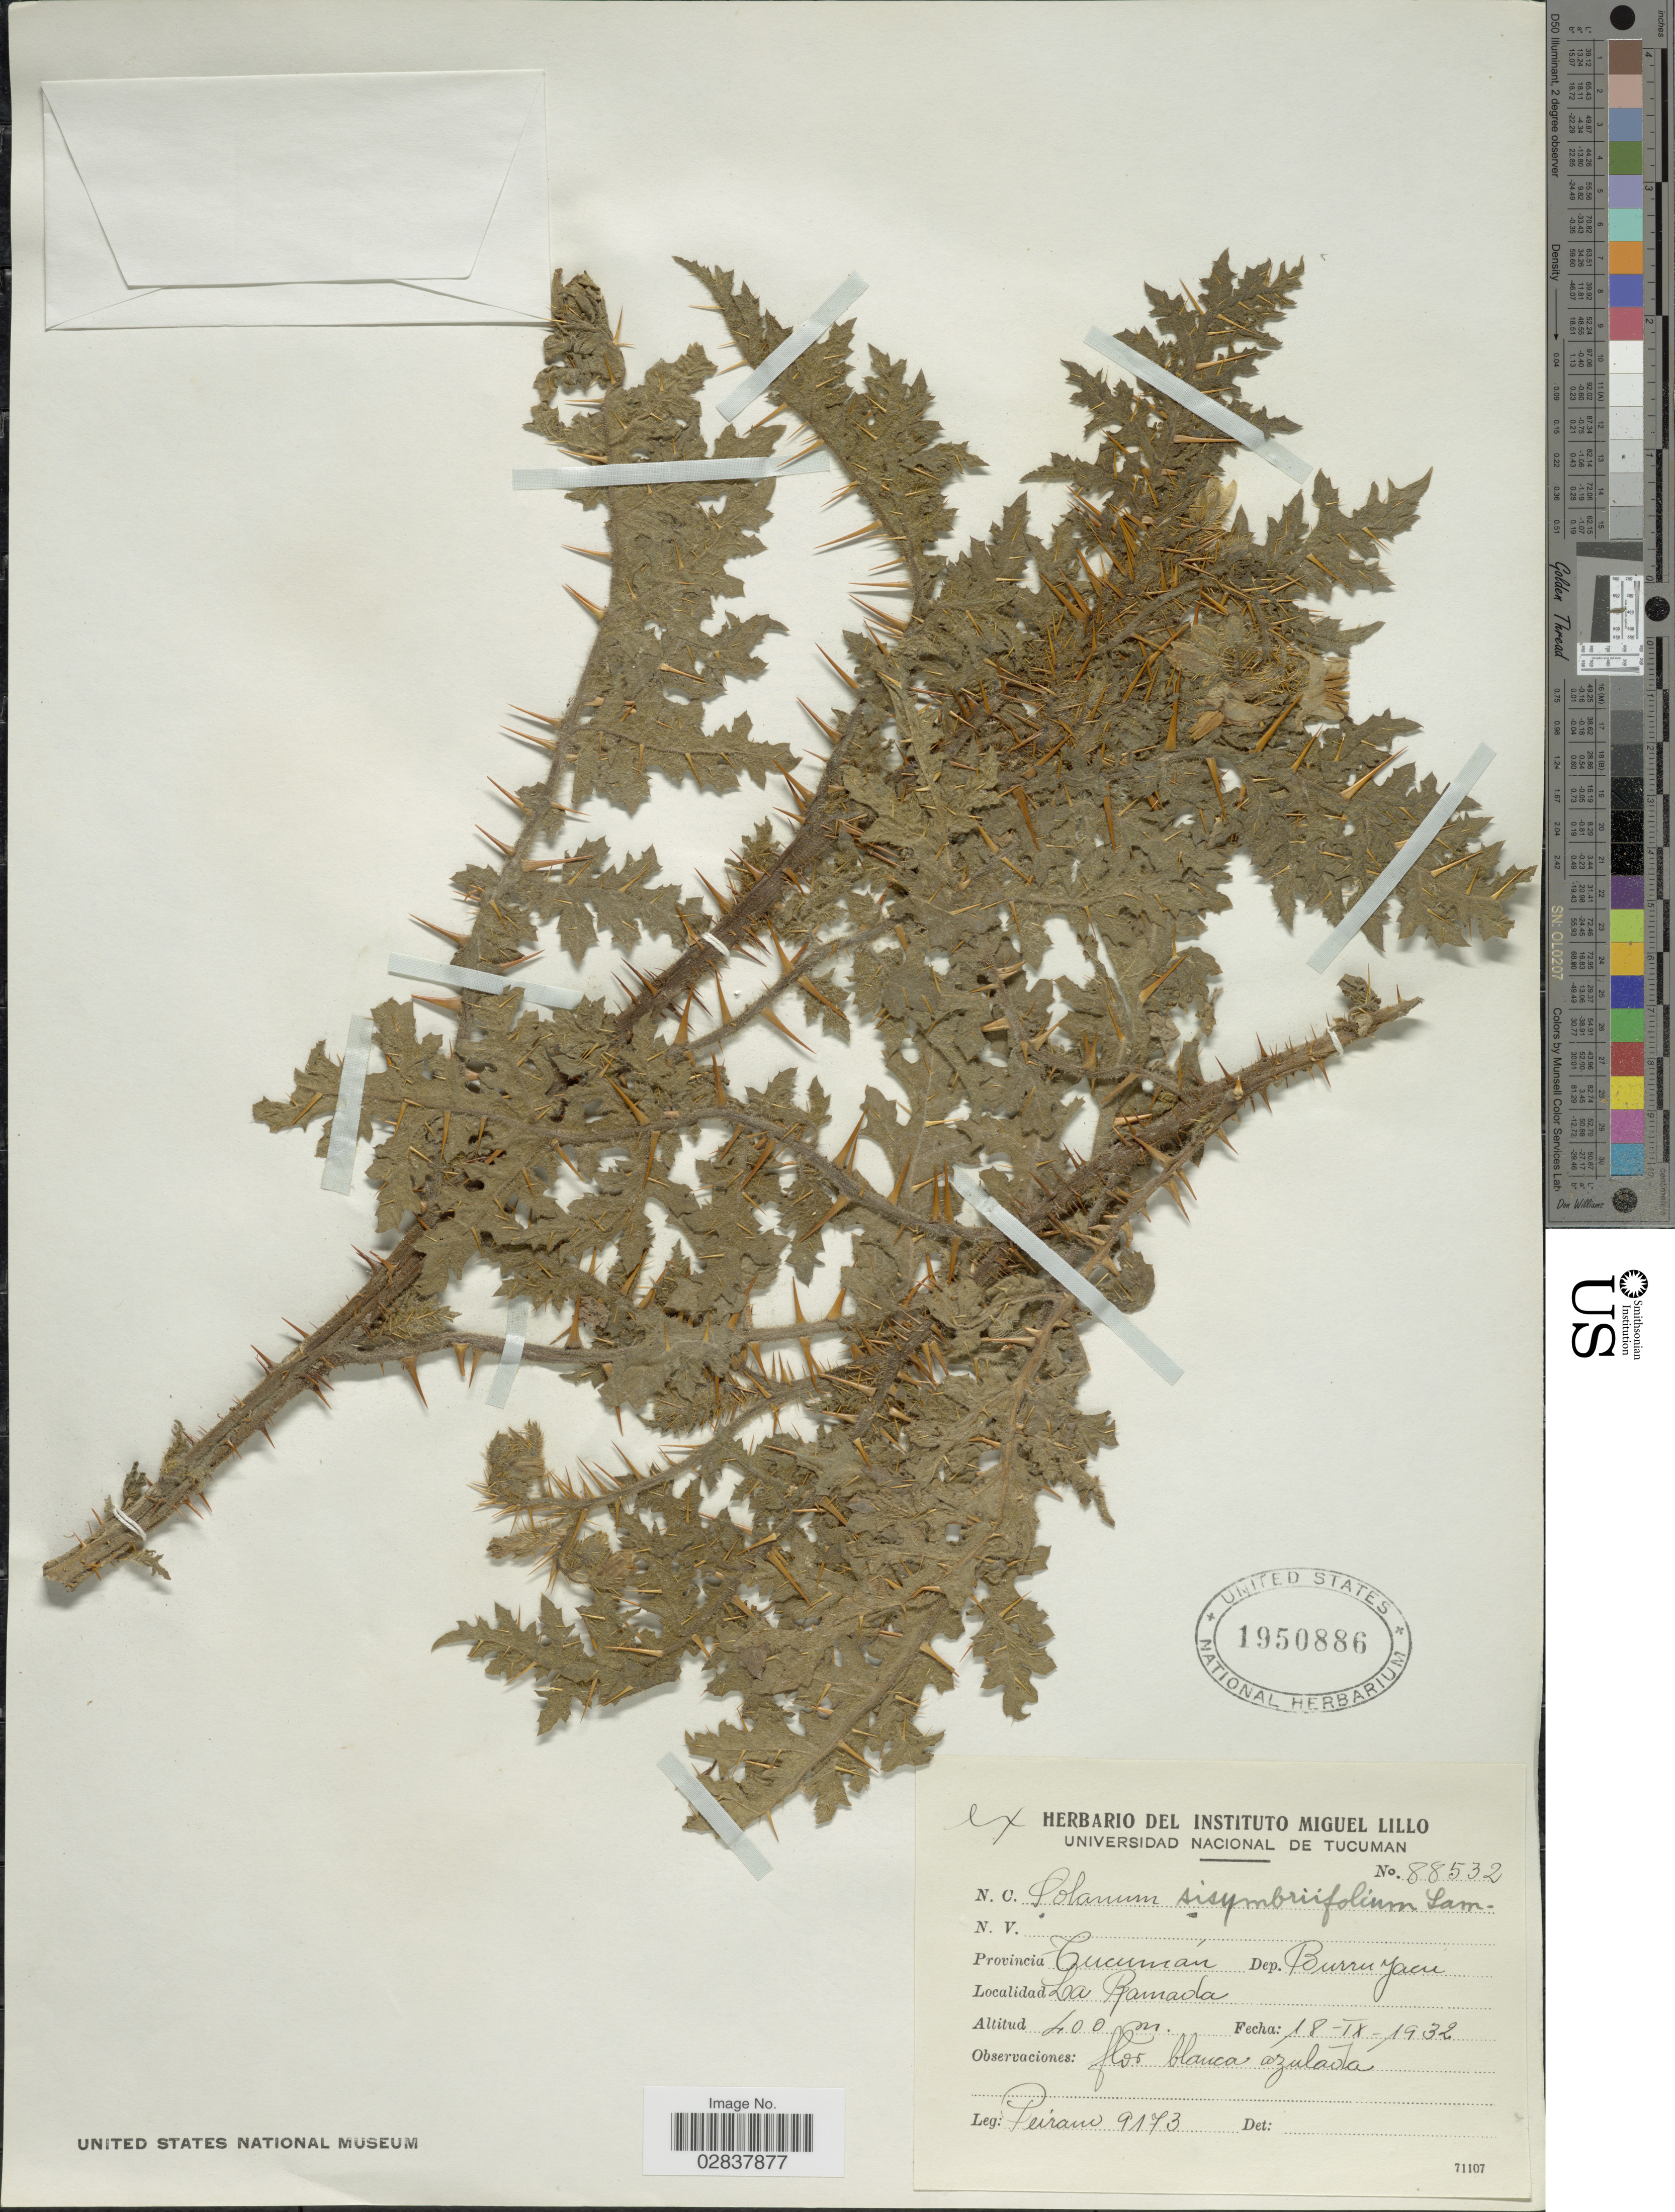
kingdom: Plantae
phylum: Tracheophyta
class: Magnoliopsida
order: Solanales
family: Solanaceae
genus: Solanum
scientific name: Solanum sisymbriifolium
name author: Lam.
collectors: Peirano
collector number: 9173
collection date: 1932-09-18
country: Argentina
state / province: Tucuman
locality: Dep. Burru Jacu, La Ramada.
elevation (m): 400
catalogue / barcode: US 1950886